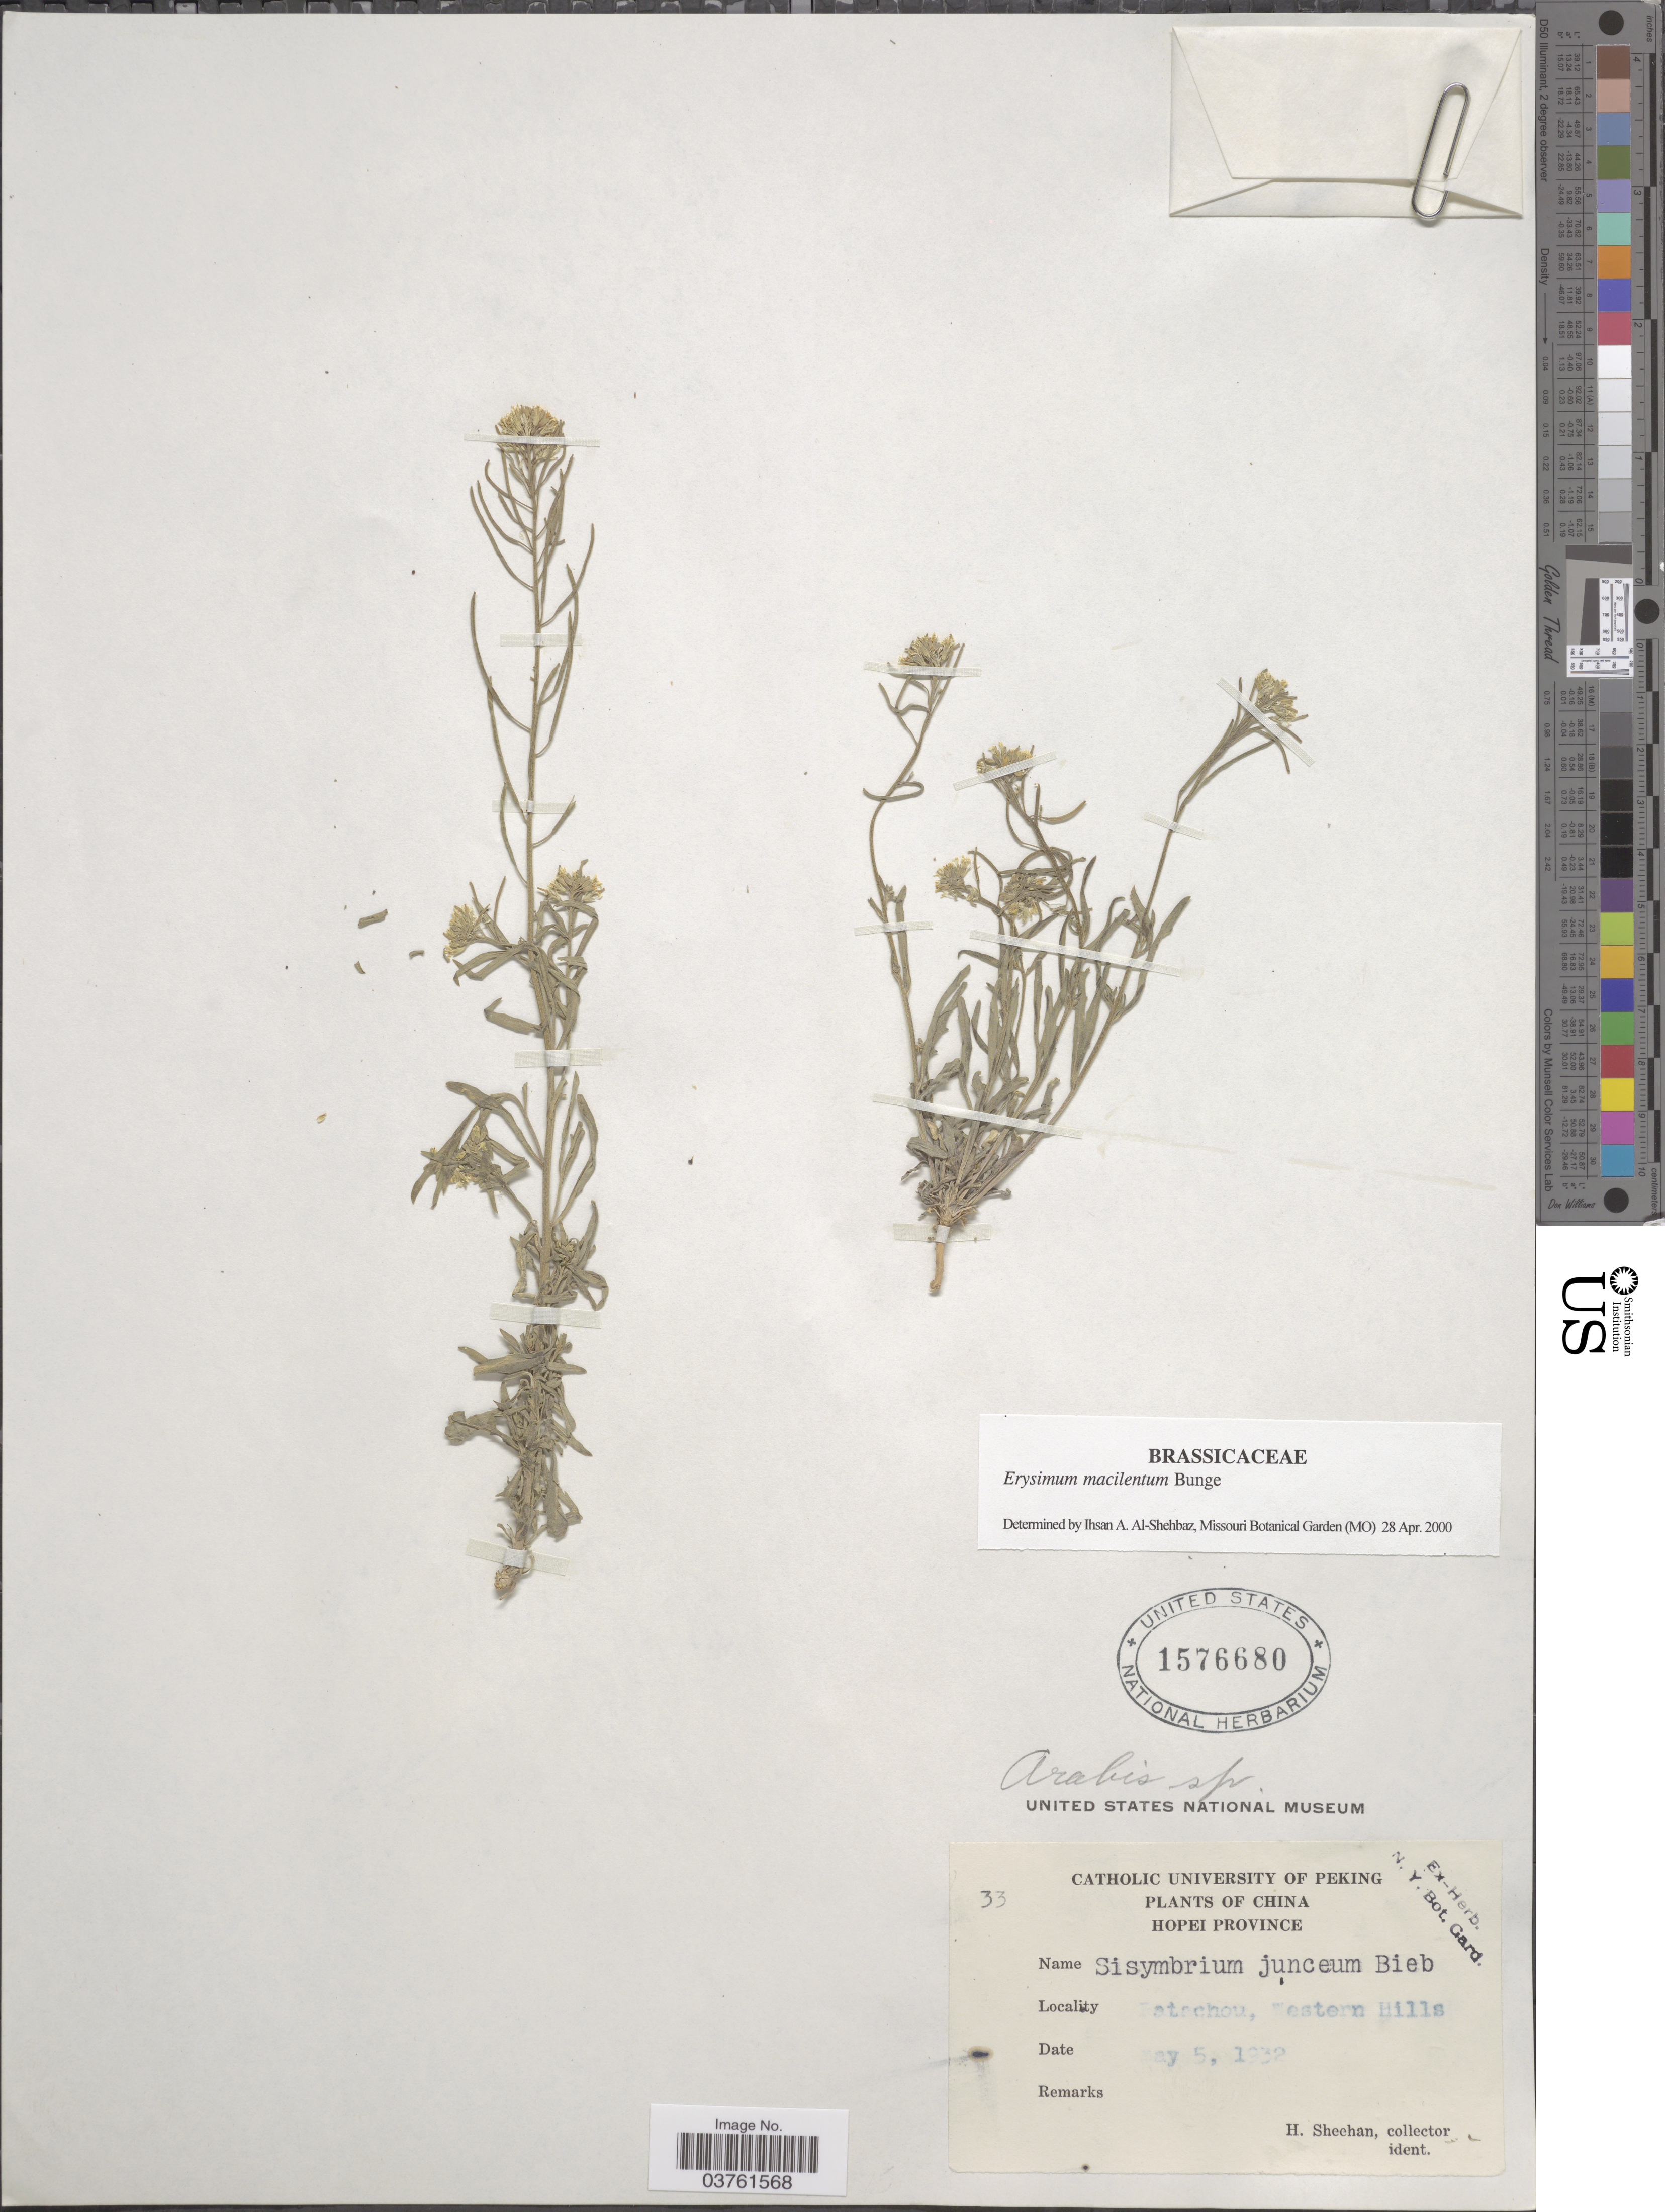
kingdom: Plantae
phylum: Tracheophyta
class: Magnoliopsida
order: Brassicales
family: Brassicaceae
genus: Erysimum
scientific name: Erysimum macilentum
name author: Bunge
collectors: H. Sheehan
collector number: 33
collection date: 1932-05-05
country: China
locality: Hopei Province. Patschou [interpreted], Western Hills.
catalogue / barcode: US 1576680